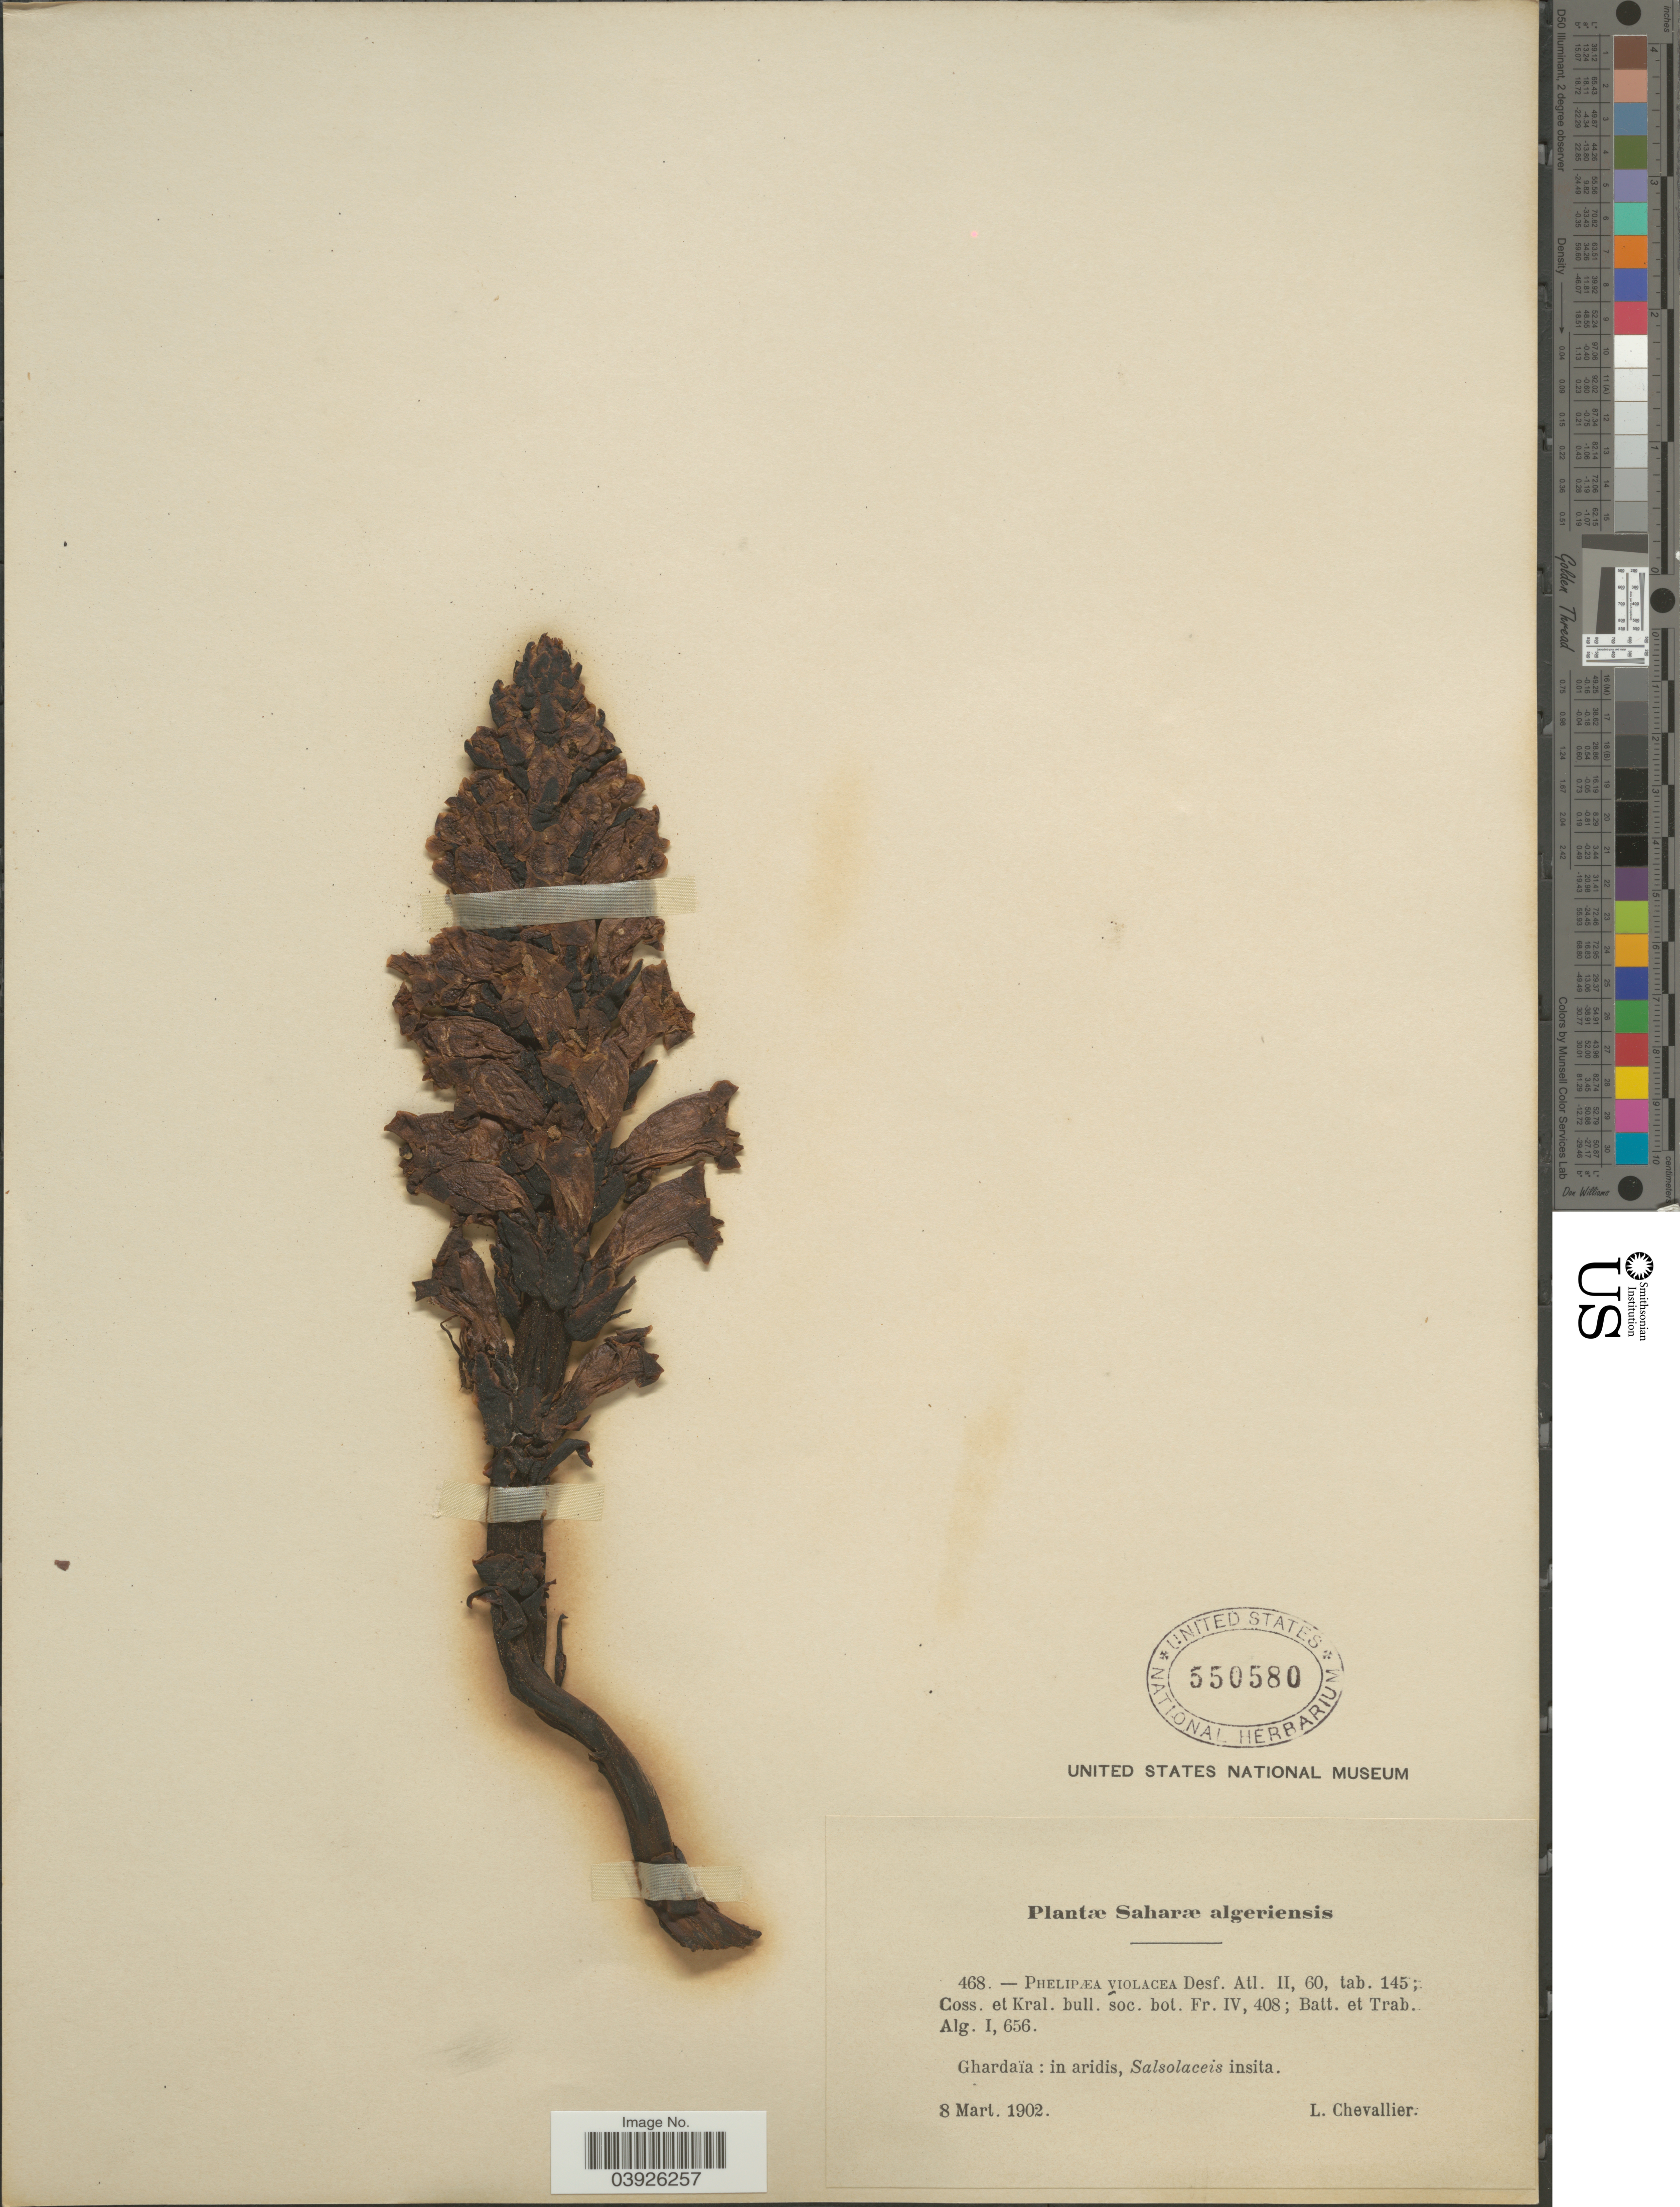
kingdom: Plantae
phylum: Tracheophyta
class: Magnoliopsida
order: Lamiales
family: Orobanchaceae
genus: Cistanche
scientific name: Cistanche violacea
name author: (Desf.) Hoffmanns. & Link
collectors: L. Chevallier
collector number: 468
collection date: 1902-03-08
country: Algeria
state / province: Ghardaïa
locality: Saharæ algeriensis. In aridis, Salsolaceis insita.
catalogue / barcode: US 550580